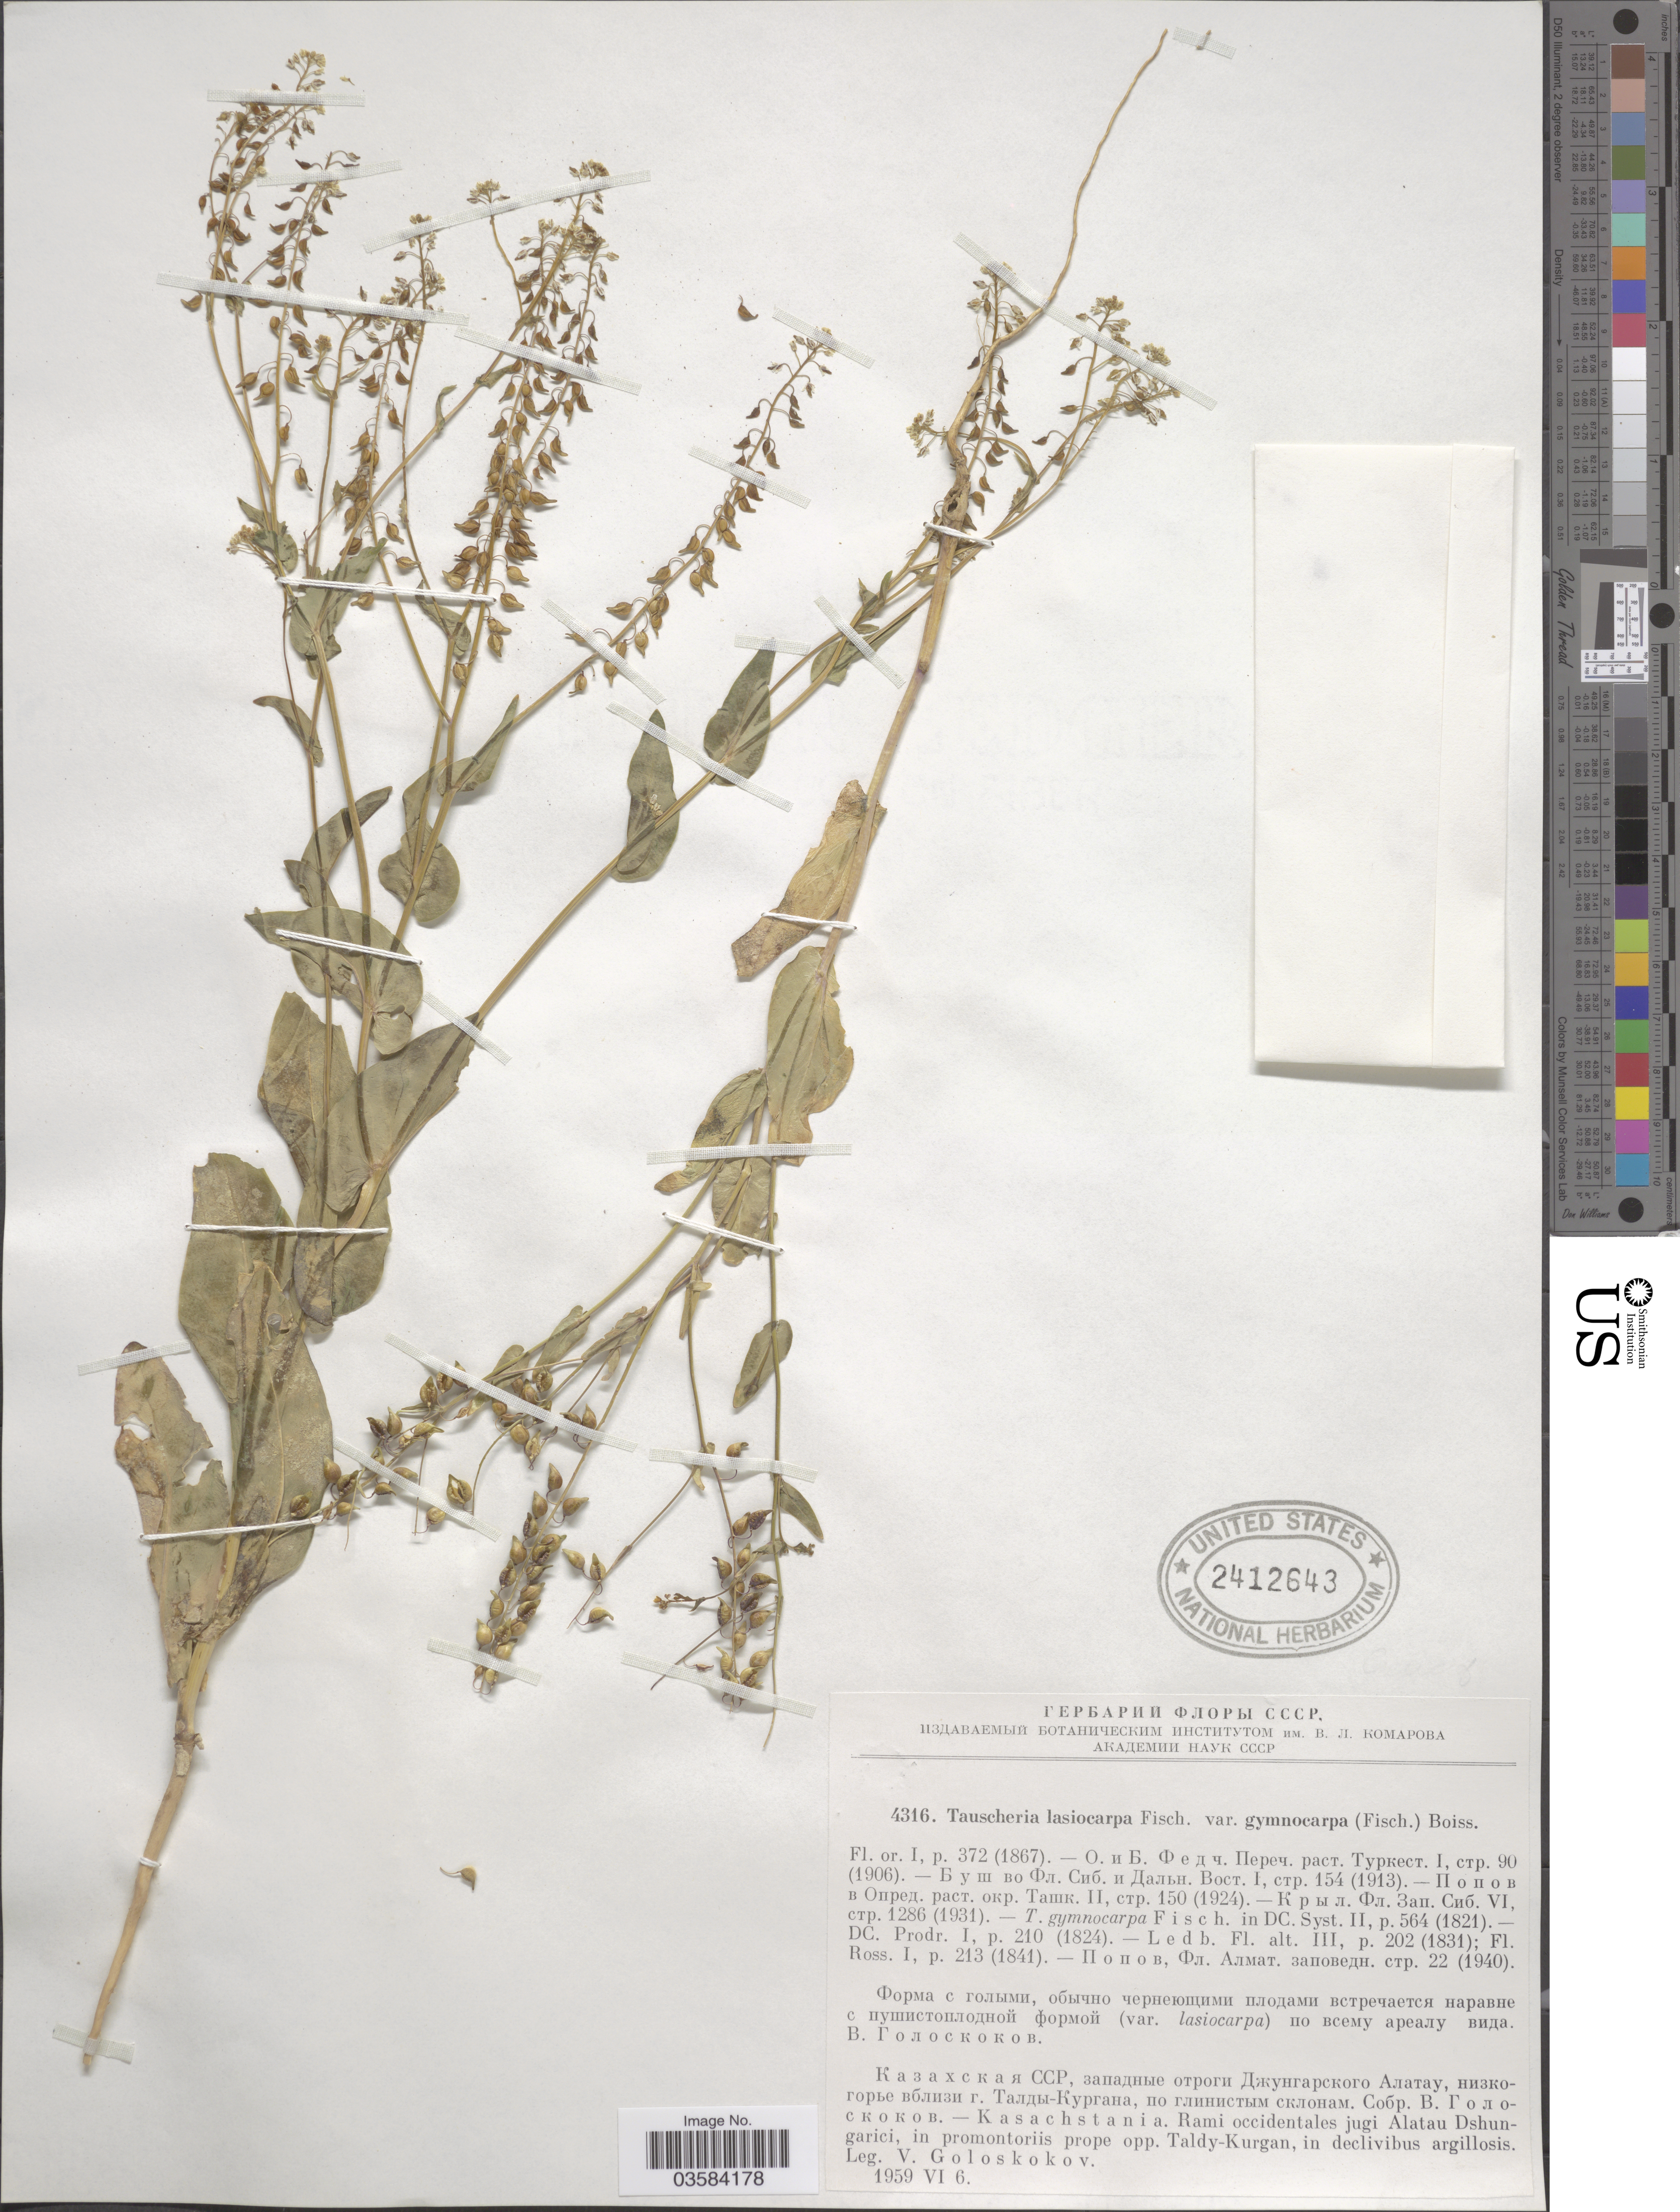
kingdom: Plantae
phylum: Tracheophyta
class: Magnoliopsida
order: Brassicales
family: Brassicaceae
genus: Tauscheria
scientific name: Tauscheria lasiocarpa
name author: Fisch. ex DC.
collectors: V. P. Goloskokov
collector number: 4316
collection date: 1959-06-06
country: Kazakhstan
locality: Rami occidentales jugi Alatau Dshungarici, in promontoriis prope opp. Taldy-Kurgan.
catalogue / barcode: US 2412643